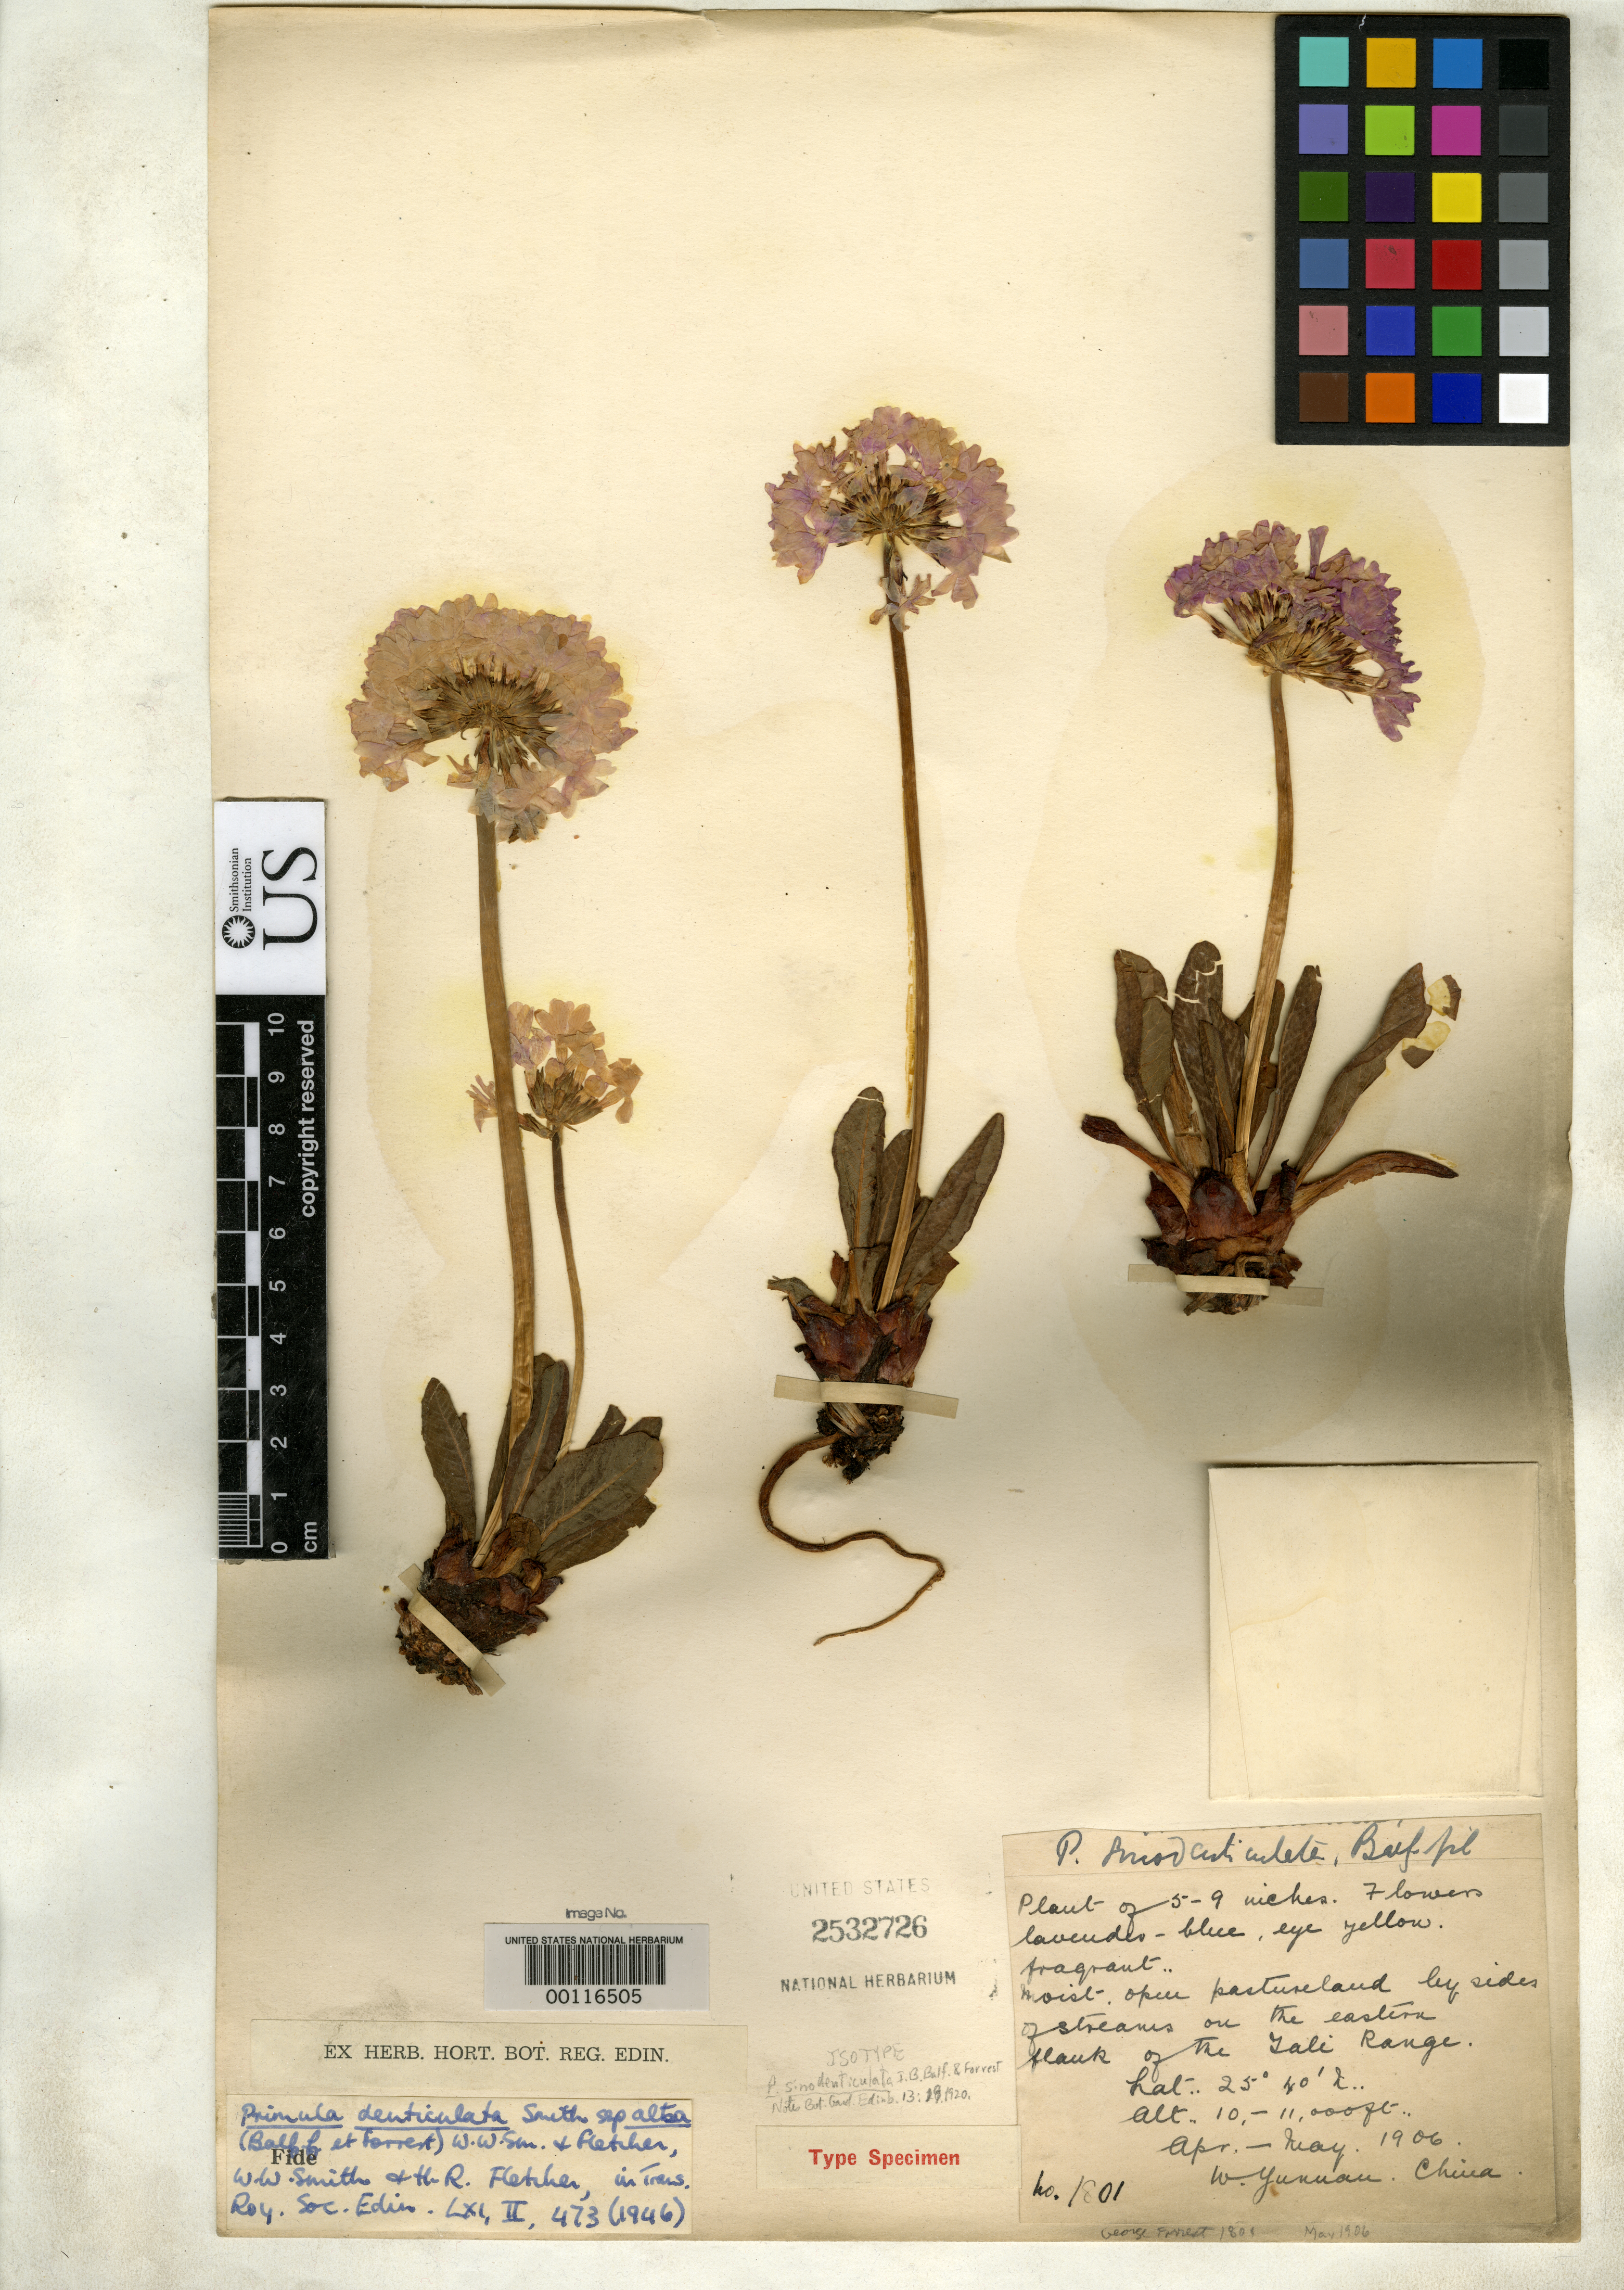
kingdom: Plantae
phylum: Tracheophyta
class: Magnoliopsida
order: Ericales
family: Primulaceae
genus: Primula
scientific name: Primula sino-denticulata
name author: Balf. f. & Forrest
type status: Isotype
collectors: G. Forrest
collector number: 1801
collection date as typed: May 1906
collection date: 1906-05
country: China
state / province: Yunnan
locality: Tali Range.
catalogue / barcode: US 2532726